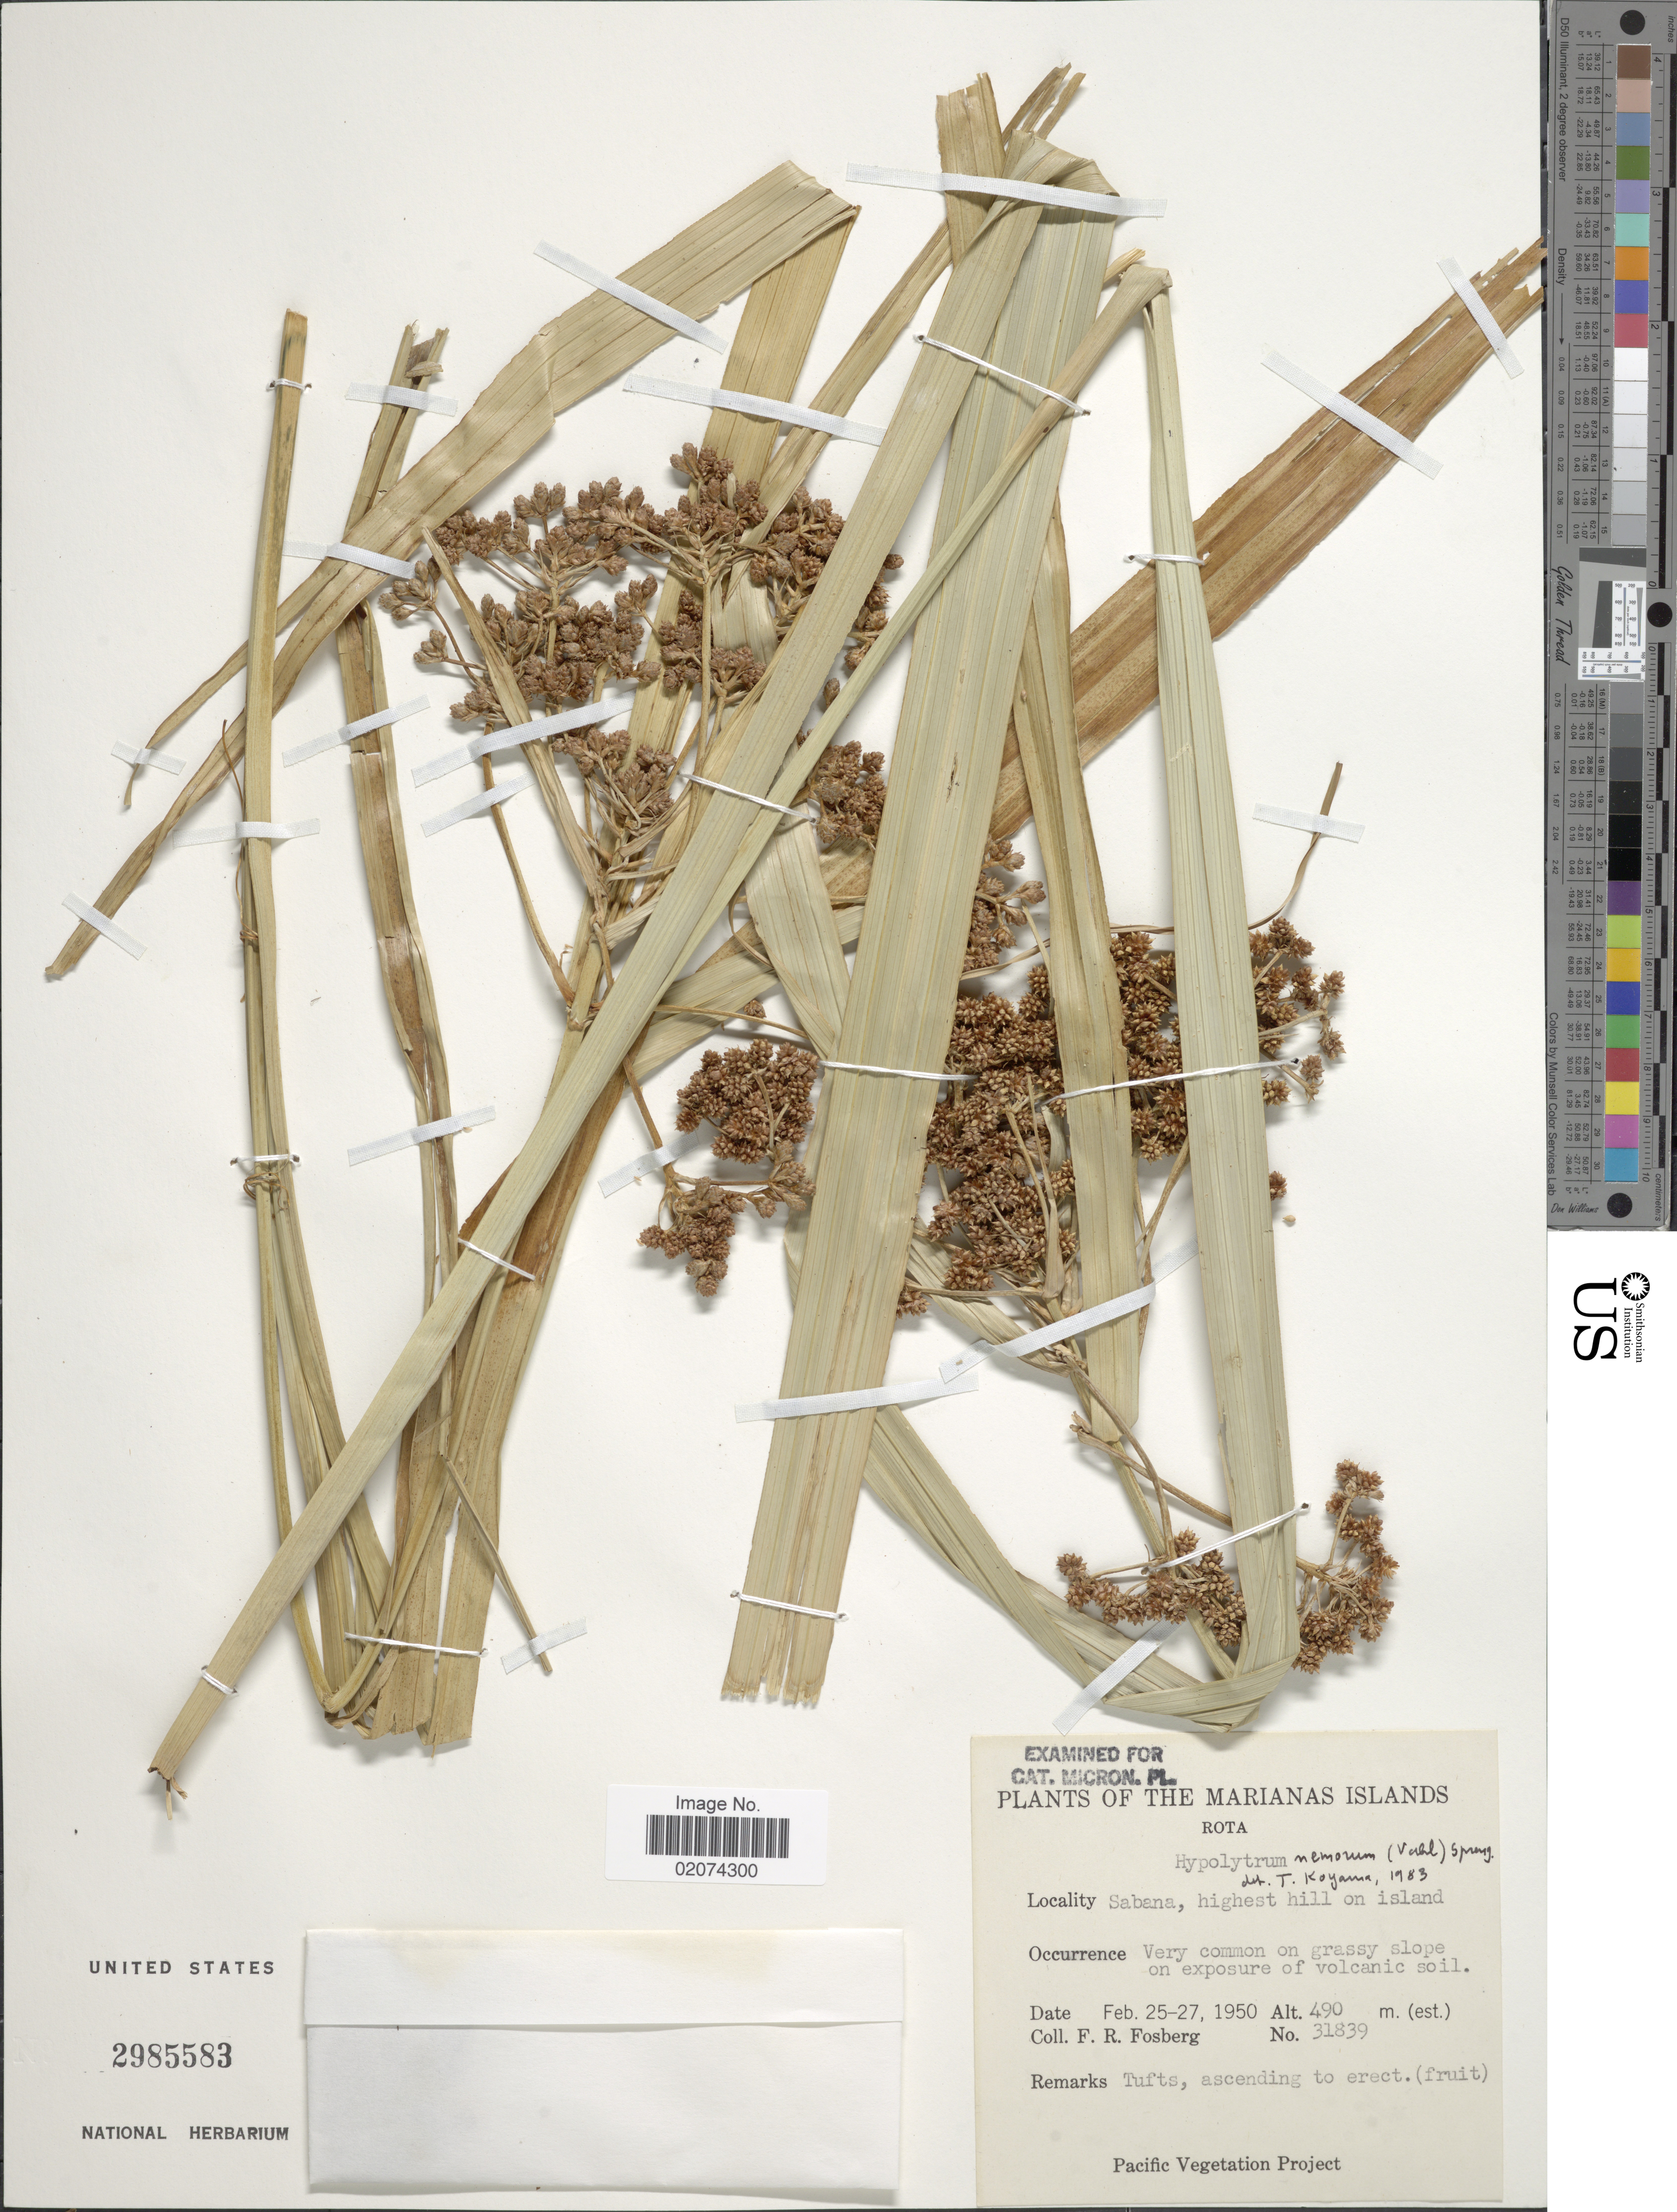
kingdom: Plantae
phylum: Tracheophyta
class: Liliopsida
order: Poales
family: Cyperaceae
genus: Hypolytrum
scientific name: Hypolytrum nemorum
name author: (Vahl) Spreng.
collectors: F. R. Fosberg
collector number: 31839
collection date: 1950-02-25/1950-02-27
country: Northern Mariana Islands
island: Rota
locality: Rota, Sabana, highest hill on island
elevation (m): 490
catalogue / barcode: US 2985583